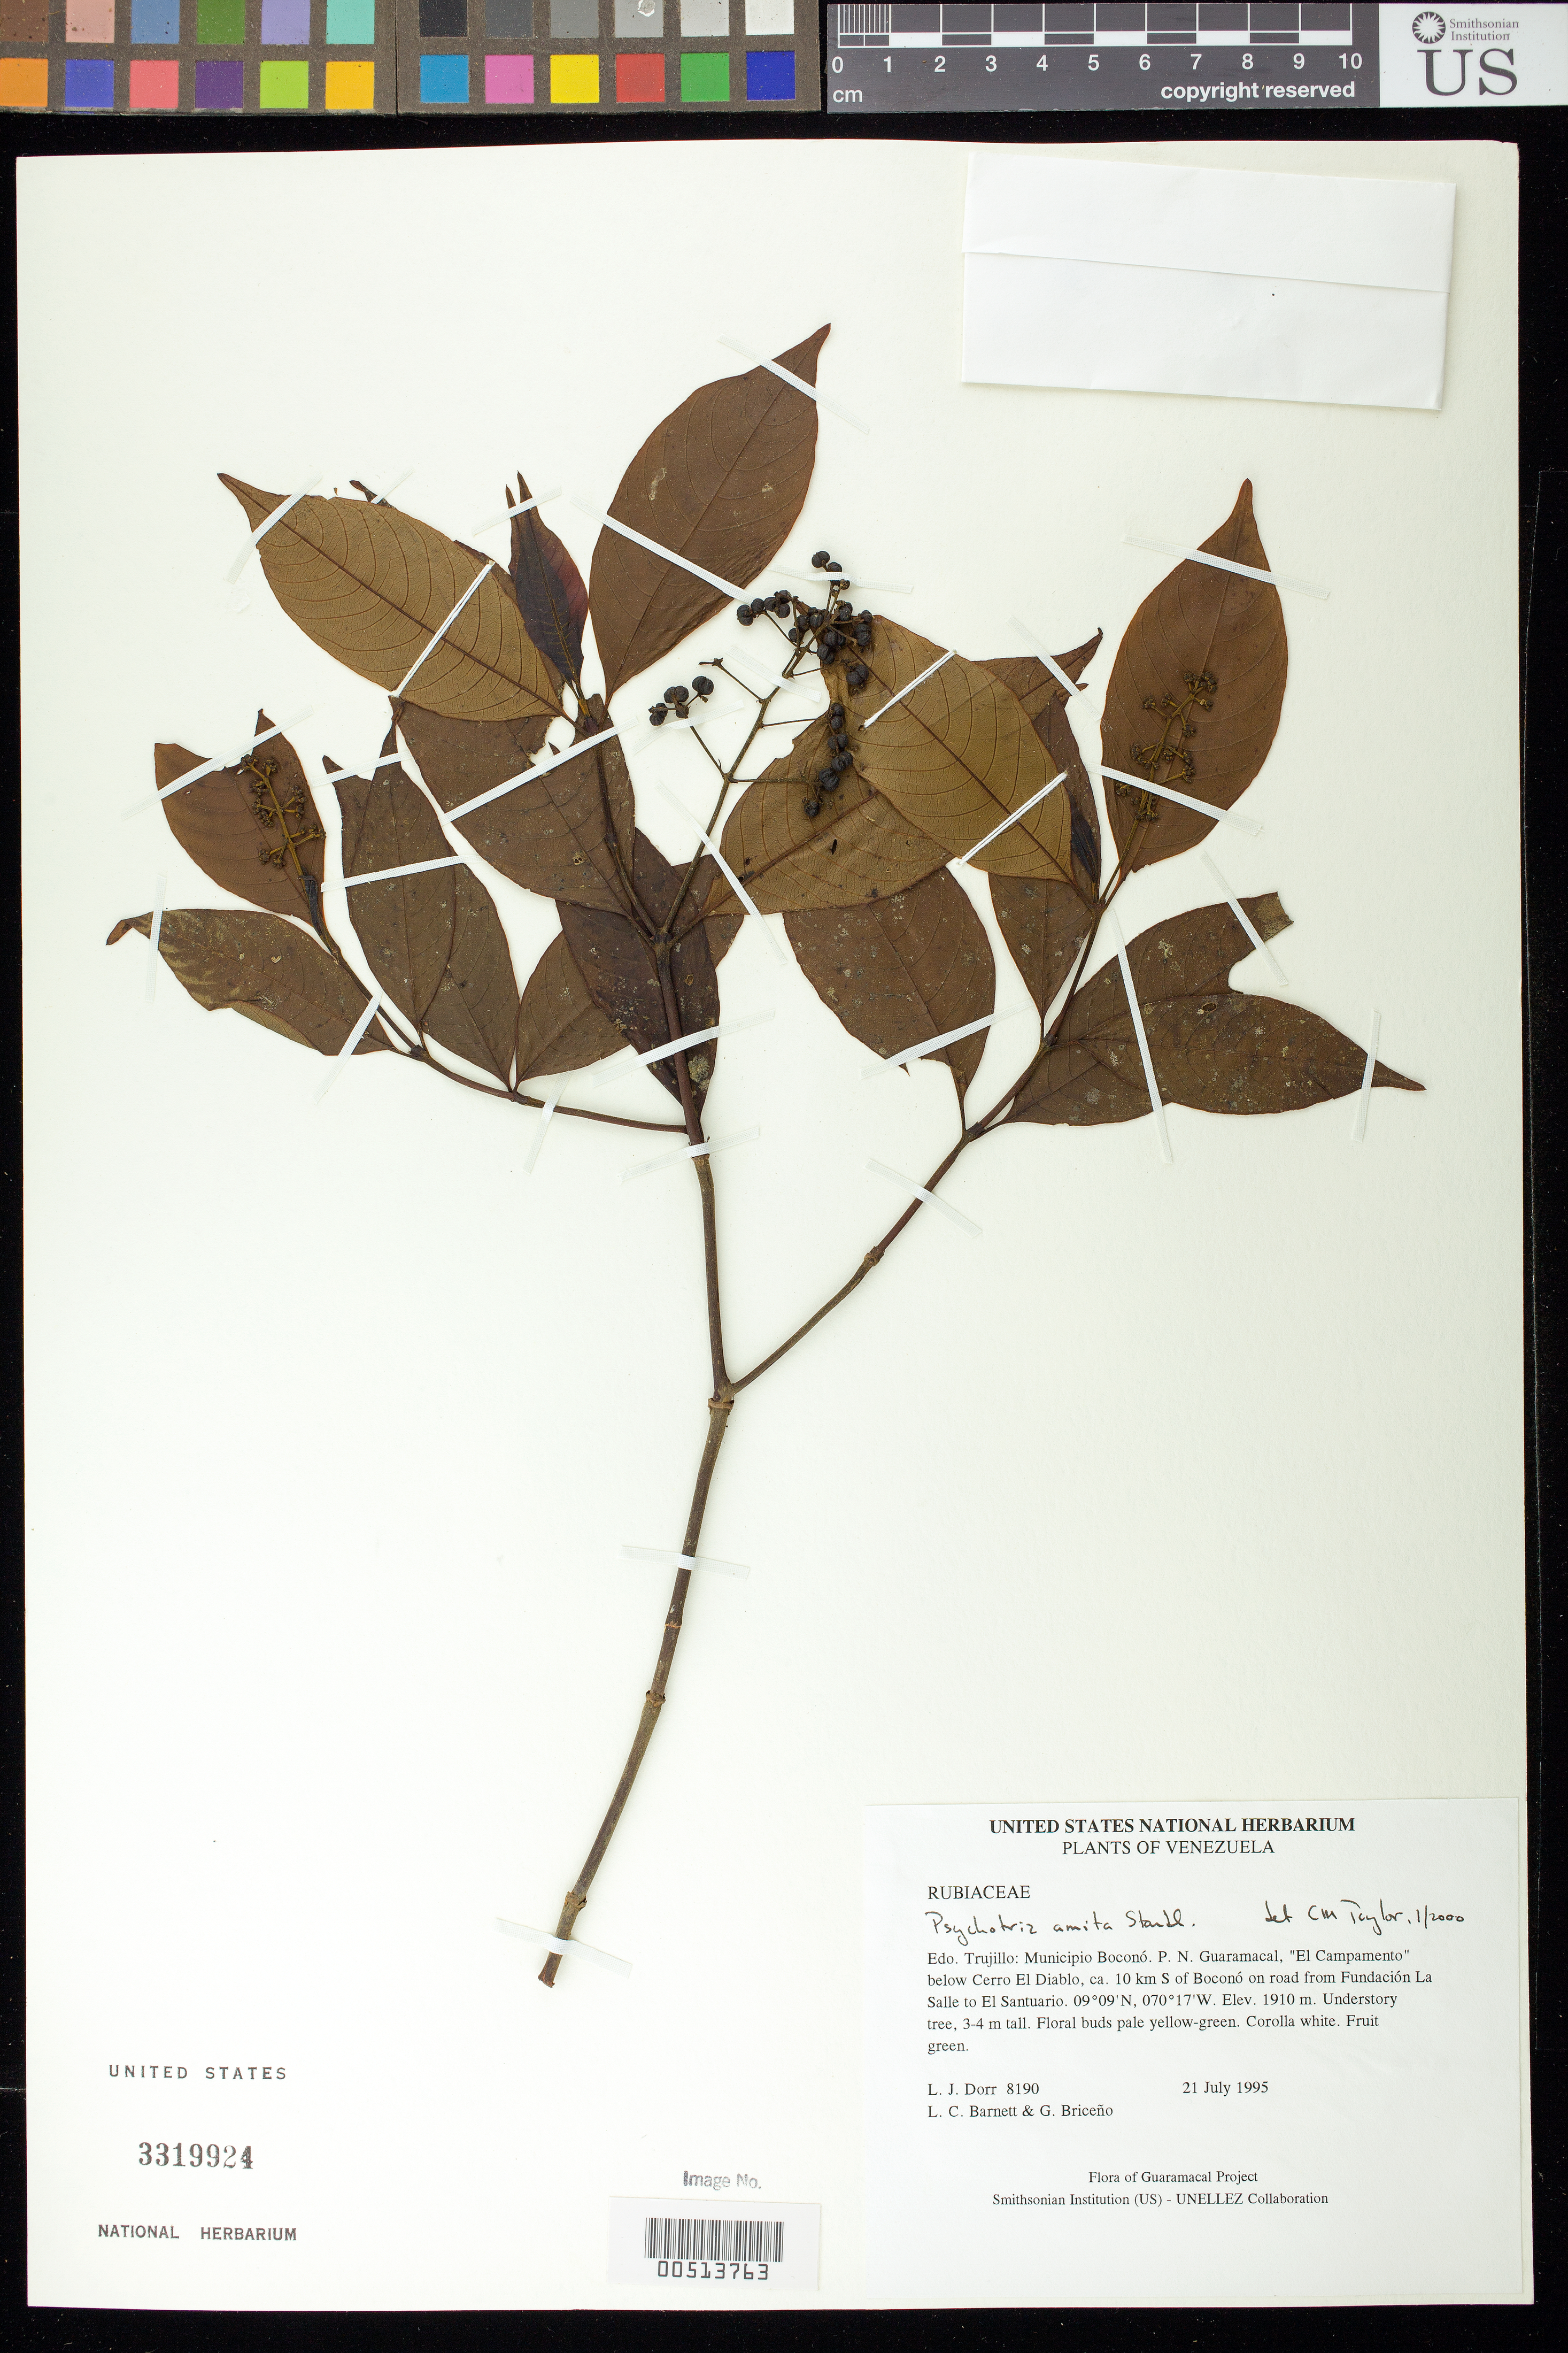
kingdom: Plantae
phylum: Tracheophyta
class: Magnoliopsida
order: Gentianales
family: Rubiaceae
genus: Psychotria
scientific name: Psychotria amita f. amita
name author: Standl.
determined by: Taylor, Charlotte M.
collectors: L. J. Dorr, L. C. Barnett & G. Briceño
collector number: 8190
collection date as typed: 21 Jul 1995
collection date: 1995-07-21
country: Venezuela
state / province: Trujillo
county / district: Boconó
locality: Parque Nacional Guaramacal, "El Campamento" below Cerro El Diablo, ca. 10 km S of Boconó on road from Fundación La Salle to El Santuario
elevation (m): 1910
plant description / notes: MO, PORT, US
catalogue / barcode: US 3319924